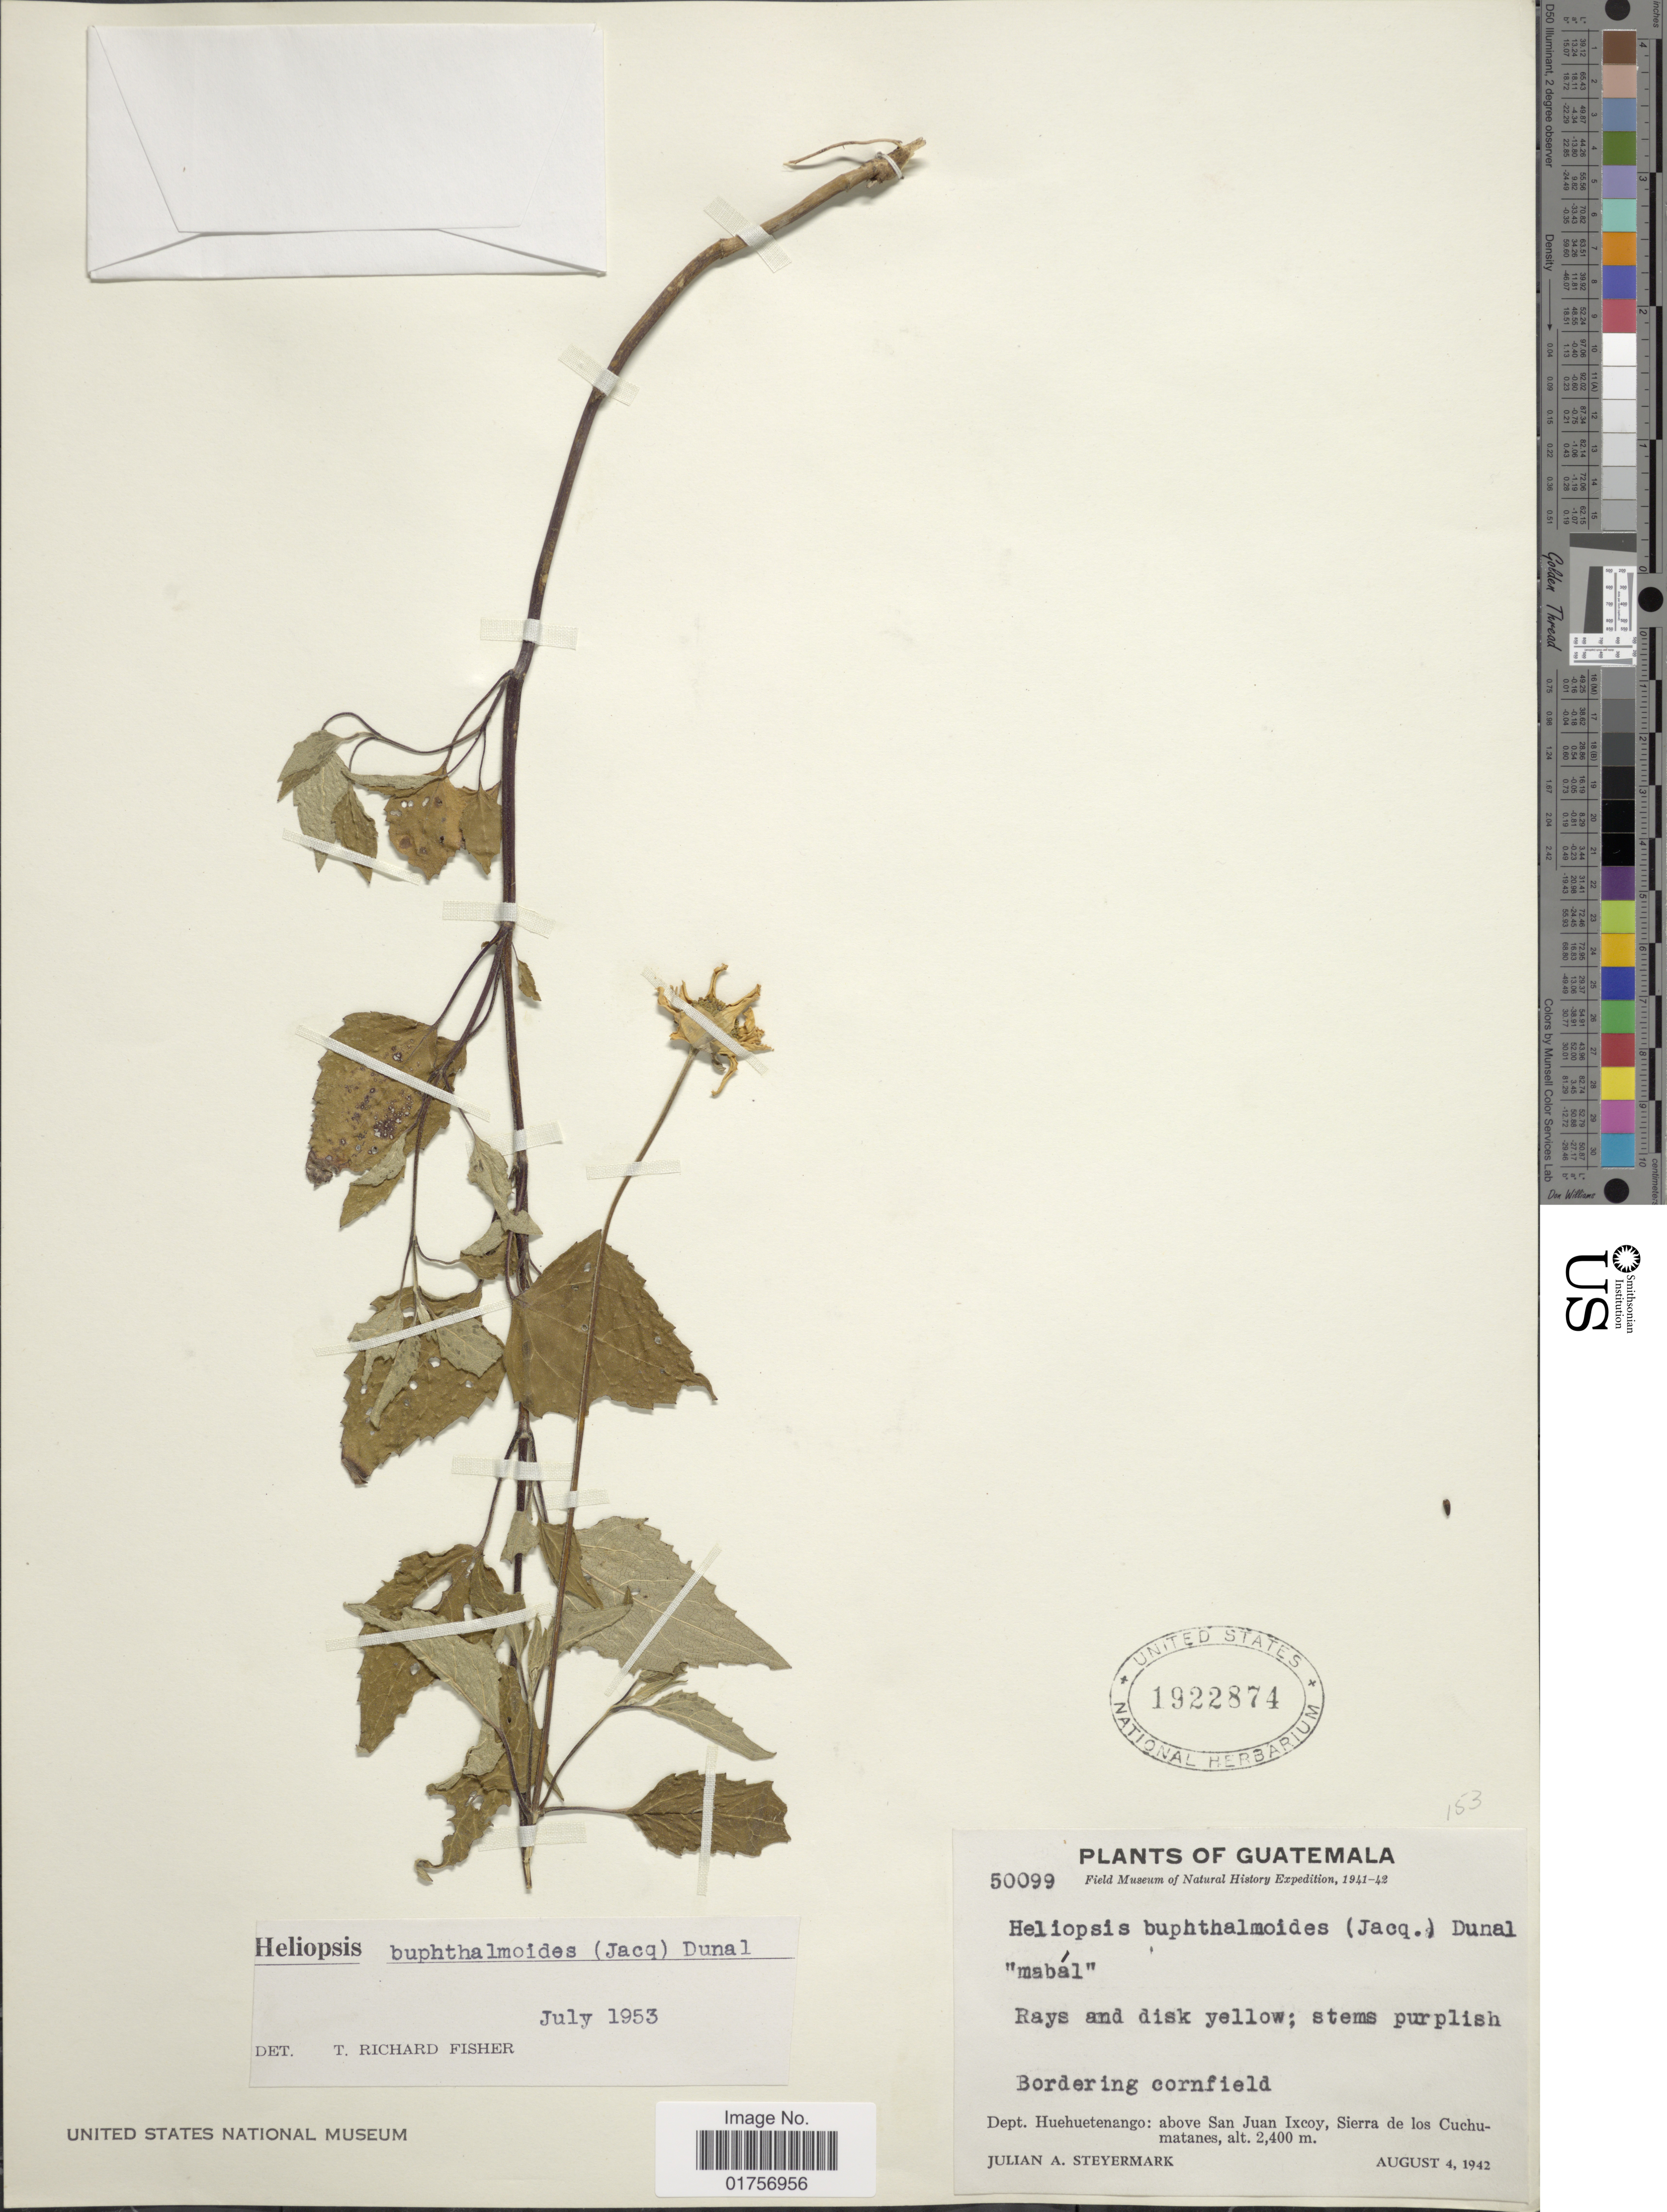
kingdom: Plantae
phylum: Tracheophyta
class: Magnoliopsida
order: Asterales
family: Asteraceae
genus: Heliopsis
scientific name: Heliopsis buphthalmoides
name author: (Jacq.) Dunal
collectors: J. Steyermark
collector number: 50099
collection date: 1942-08-04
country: Guatemala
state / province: Huehuetenango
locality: Above San Juan Ixcoy, Sierra de los Cuchumatanes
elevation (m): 2400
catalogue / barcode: US 1922874